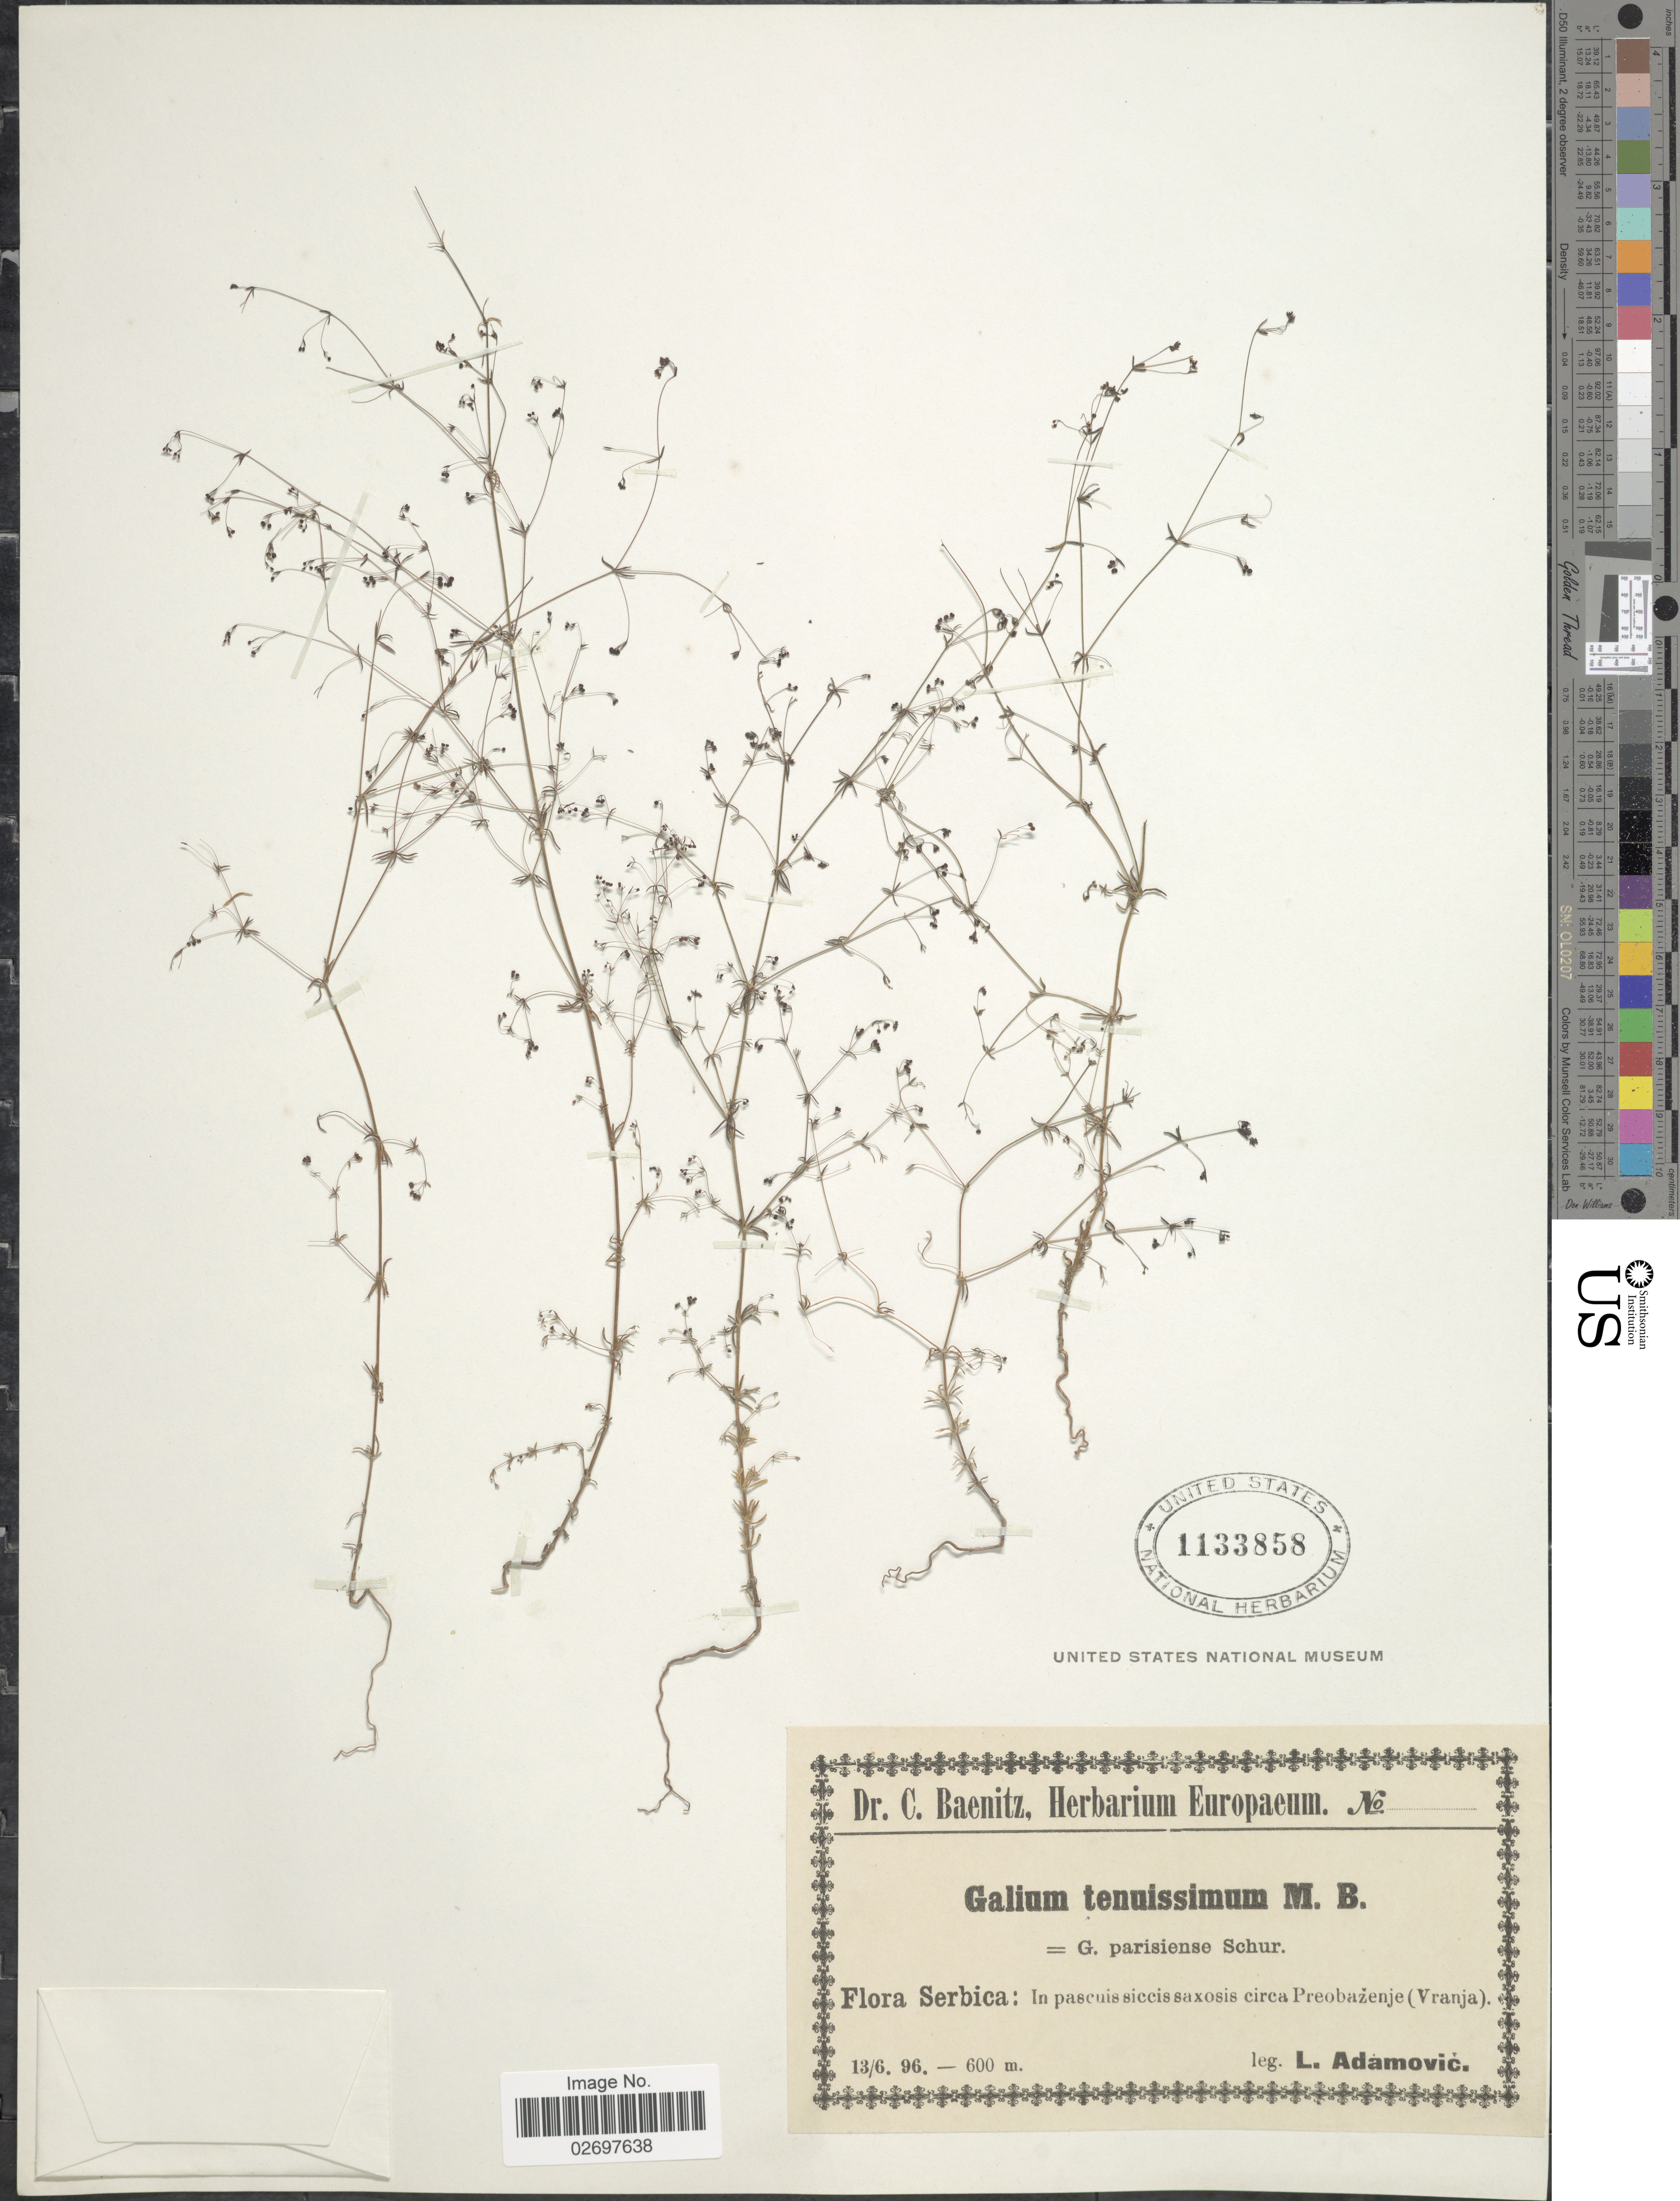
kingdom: Plantae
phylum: Tracheophyta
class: Magnoliopsida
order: Gentianales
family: Rubiaceae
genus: Galium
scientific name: Galium tenuissimum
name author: M. Bieb.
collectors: L. Adamović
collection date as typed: Transcribed d/m/y: 13/6/96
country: Serbia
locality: Serbica: circa Preobazenje (Vranja)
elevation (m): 600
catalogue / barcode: US 1133858